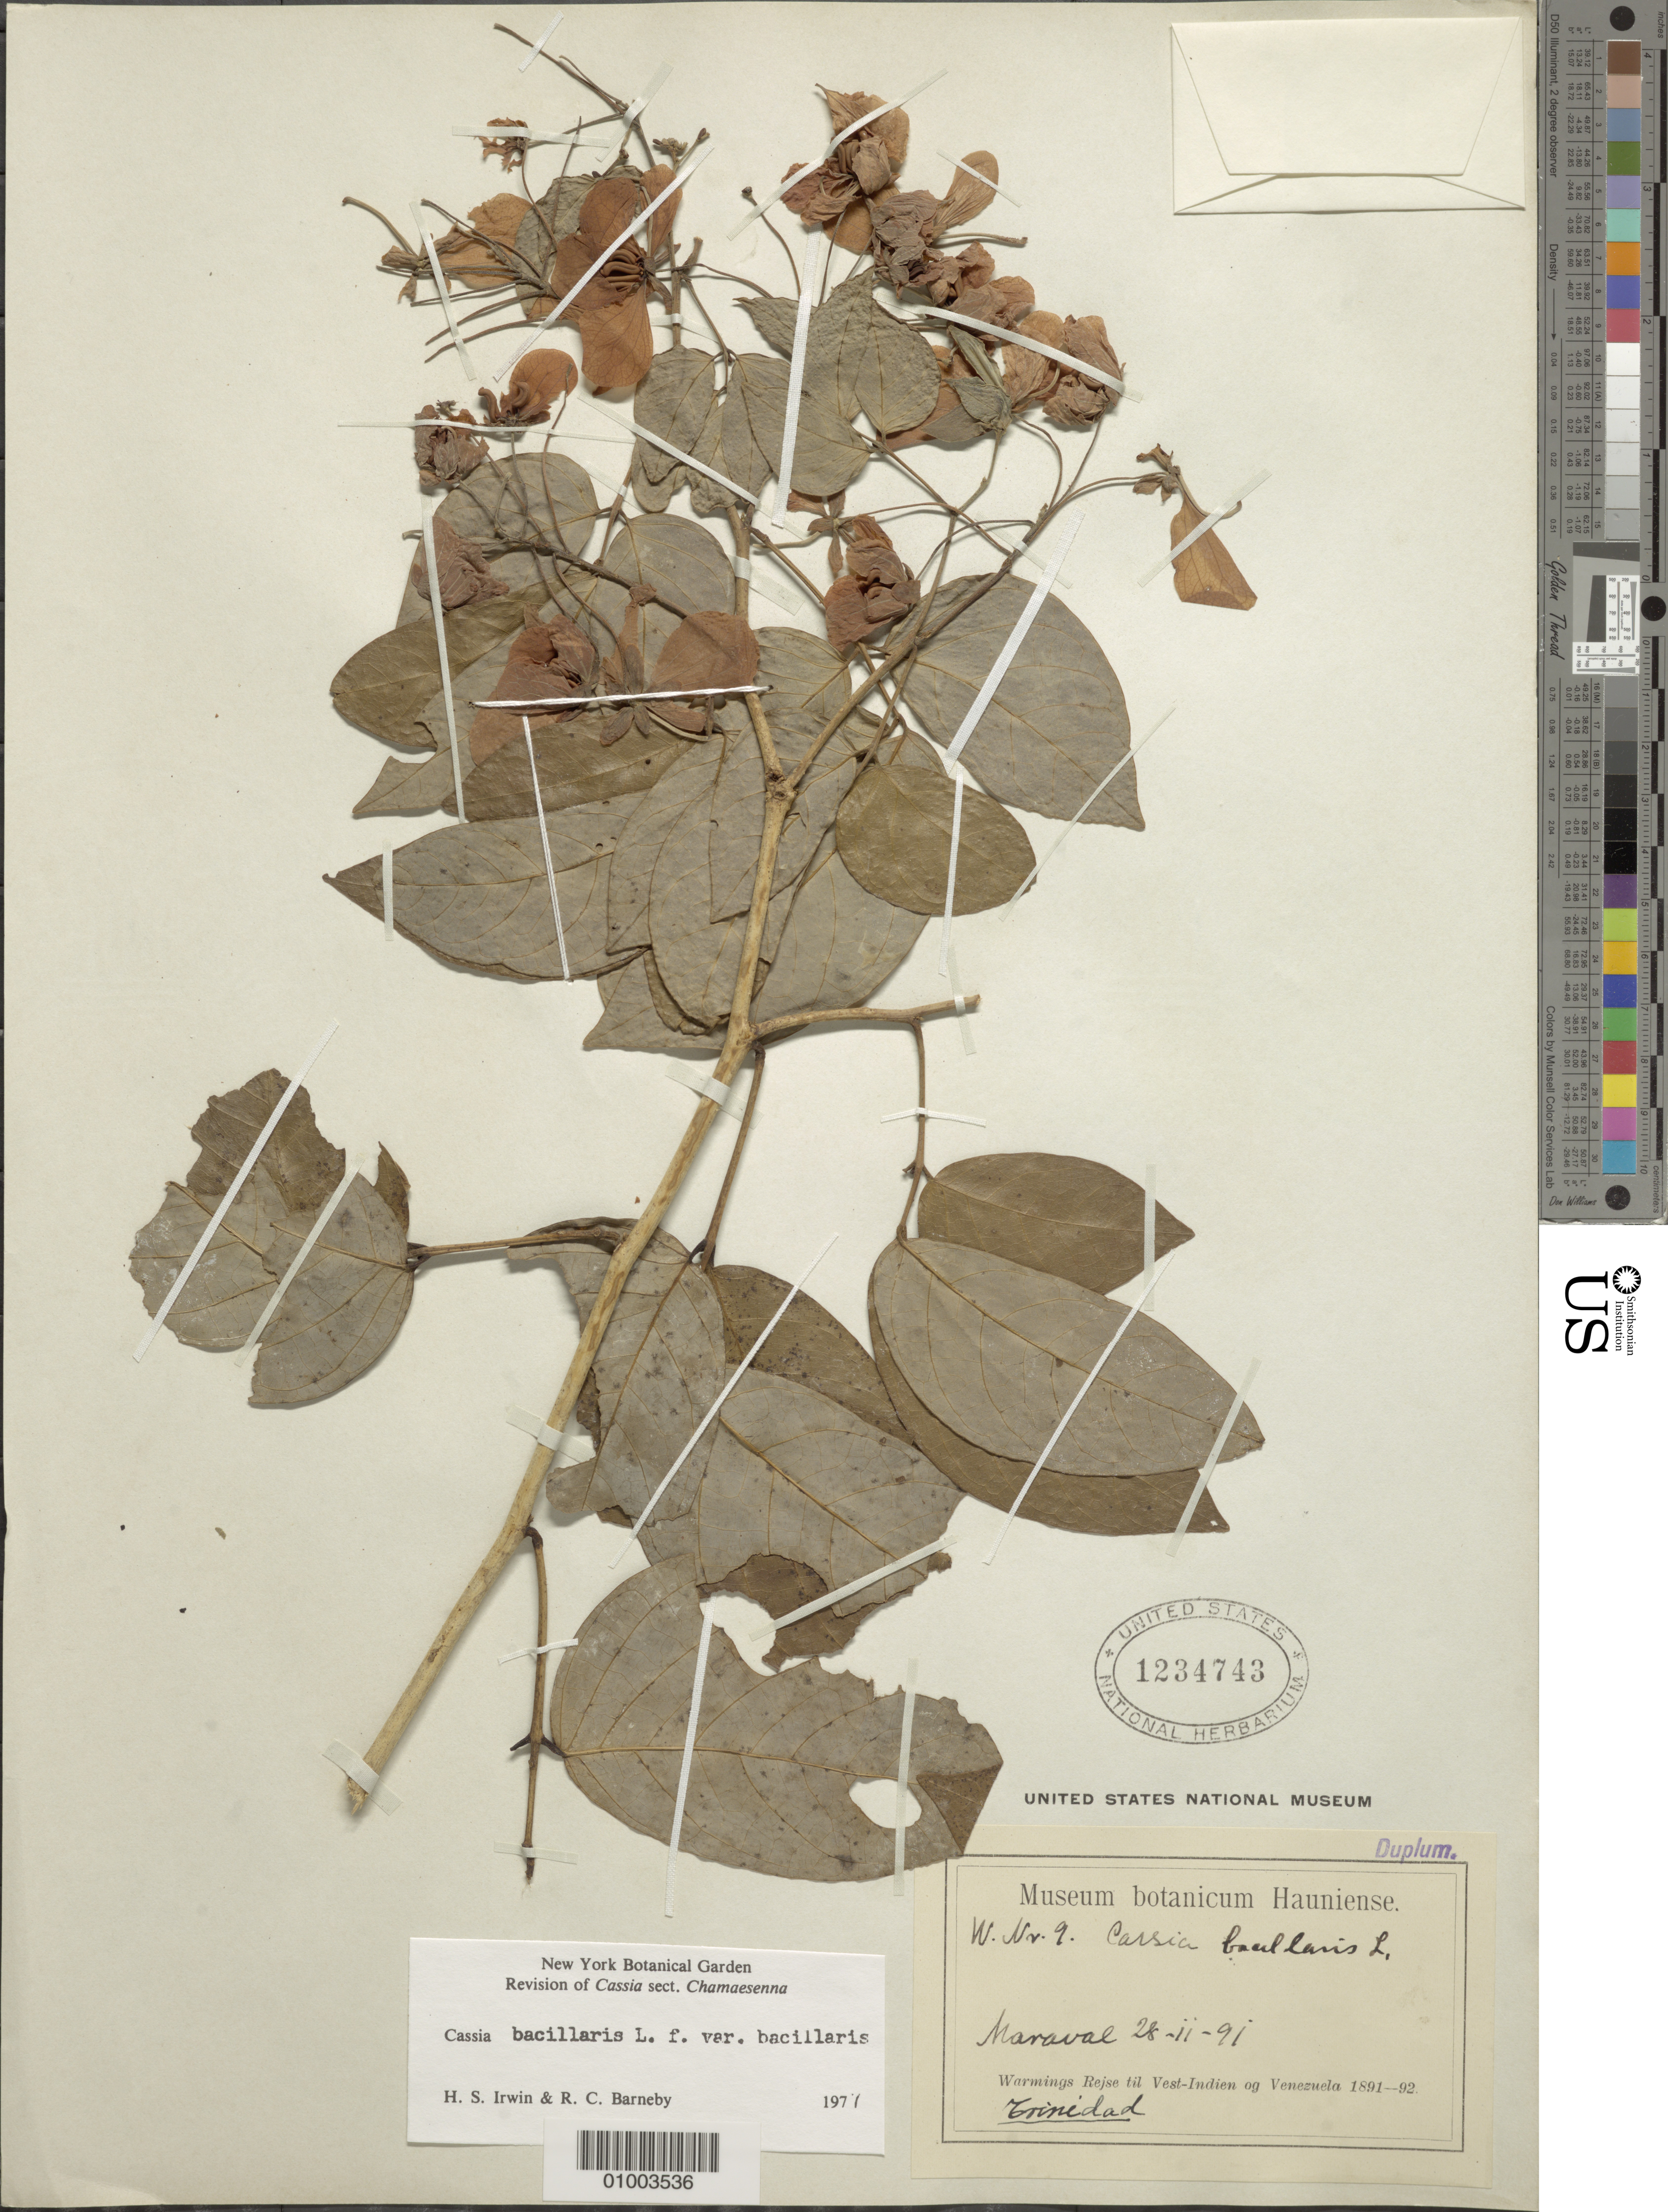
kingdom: Plantae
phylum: Tracheophyta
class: Magnoliopsida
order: Fabales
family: Fabaceae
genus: Senna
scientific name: Senna bacillaris var. bacillaris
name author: (L. f.) H.S. Irwin & Barneby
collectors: -. Maraval-Dalen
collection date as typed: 28 Nov 1991 or 28 Nov 1891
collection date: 1891-11-28 or 1991-11-28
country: Trinidad and Tobago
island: Trinidad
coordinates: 0 N, 0 E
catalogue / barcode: US 1234743